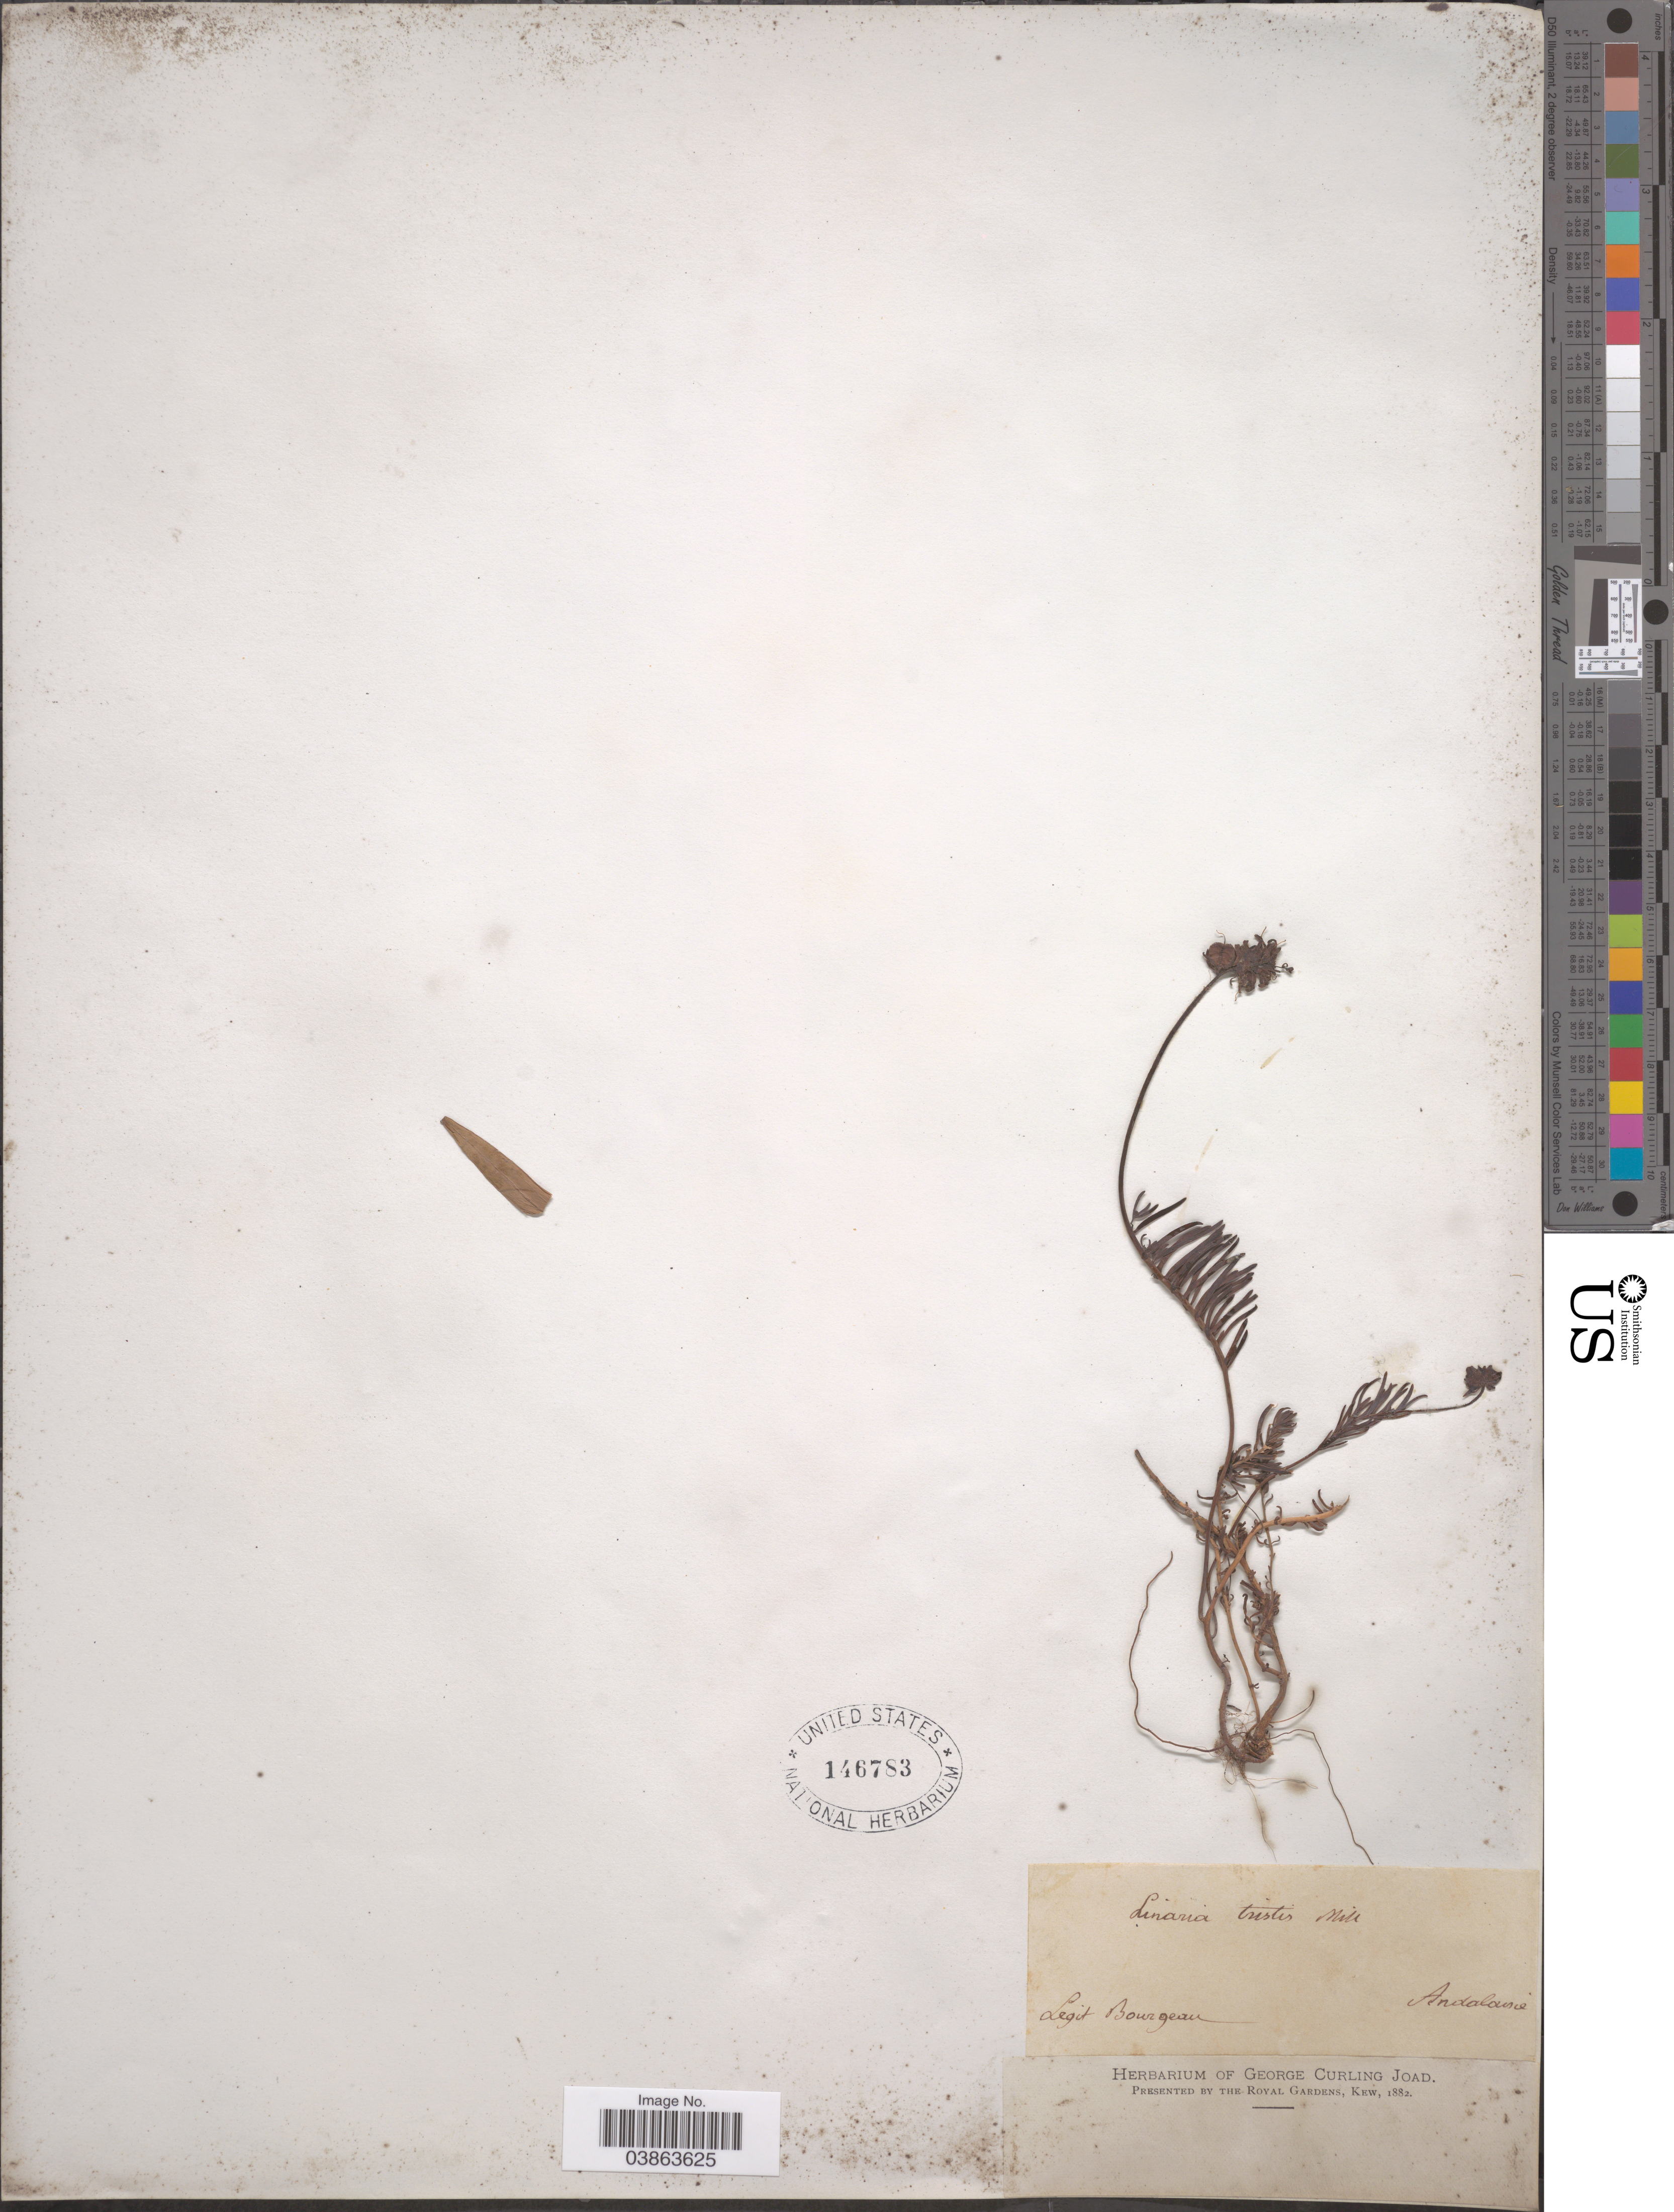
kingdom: Plantae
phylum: Tracheophyta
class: Magnoliopsida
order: Lamiales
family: Plantaginaceae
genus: Linaria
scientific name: Linaria tristis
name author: (L.) Mill.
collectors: -. Bourgeau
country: Spain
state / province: Andalucía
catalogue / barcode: US 146783